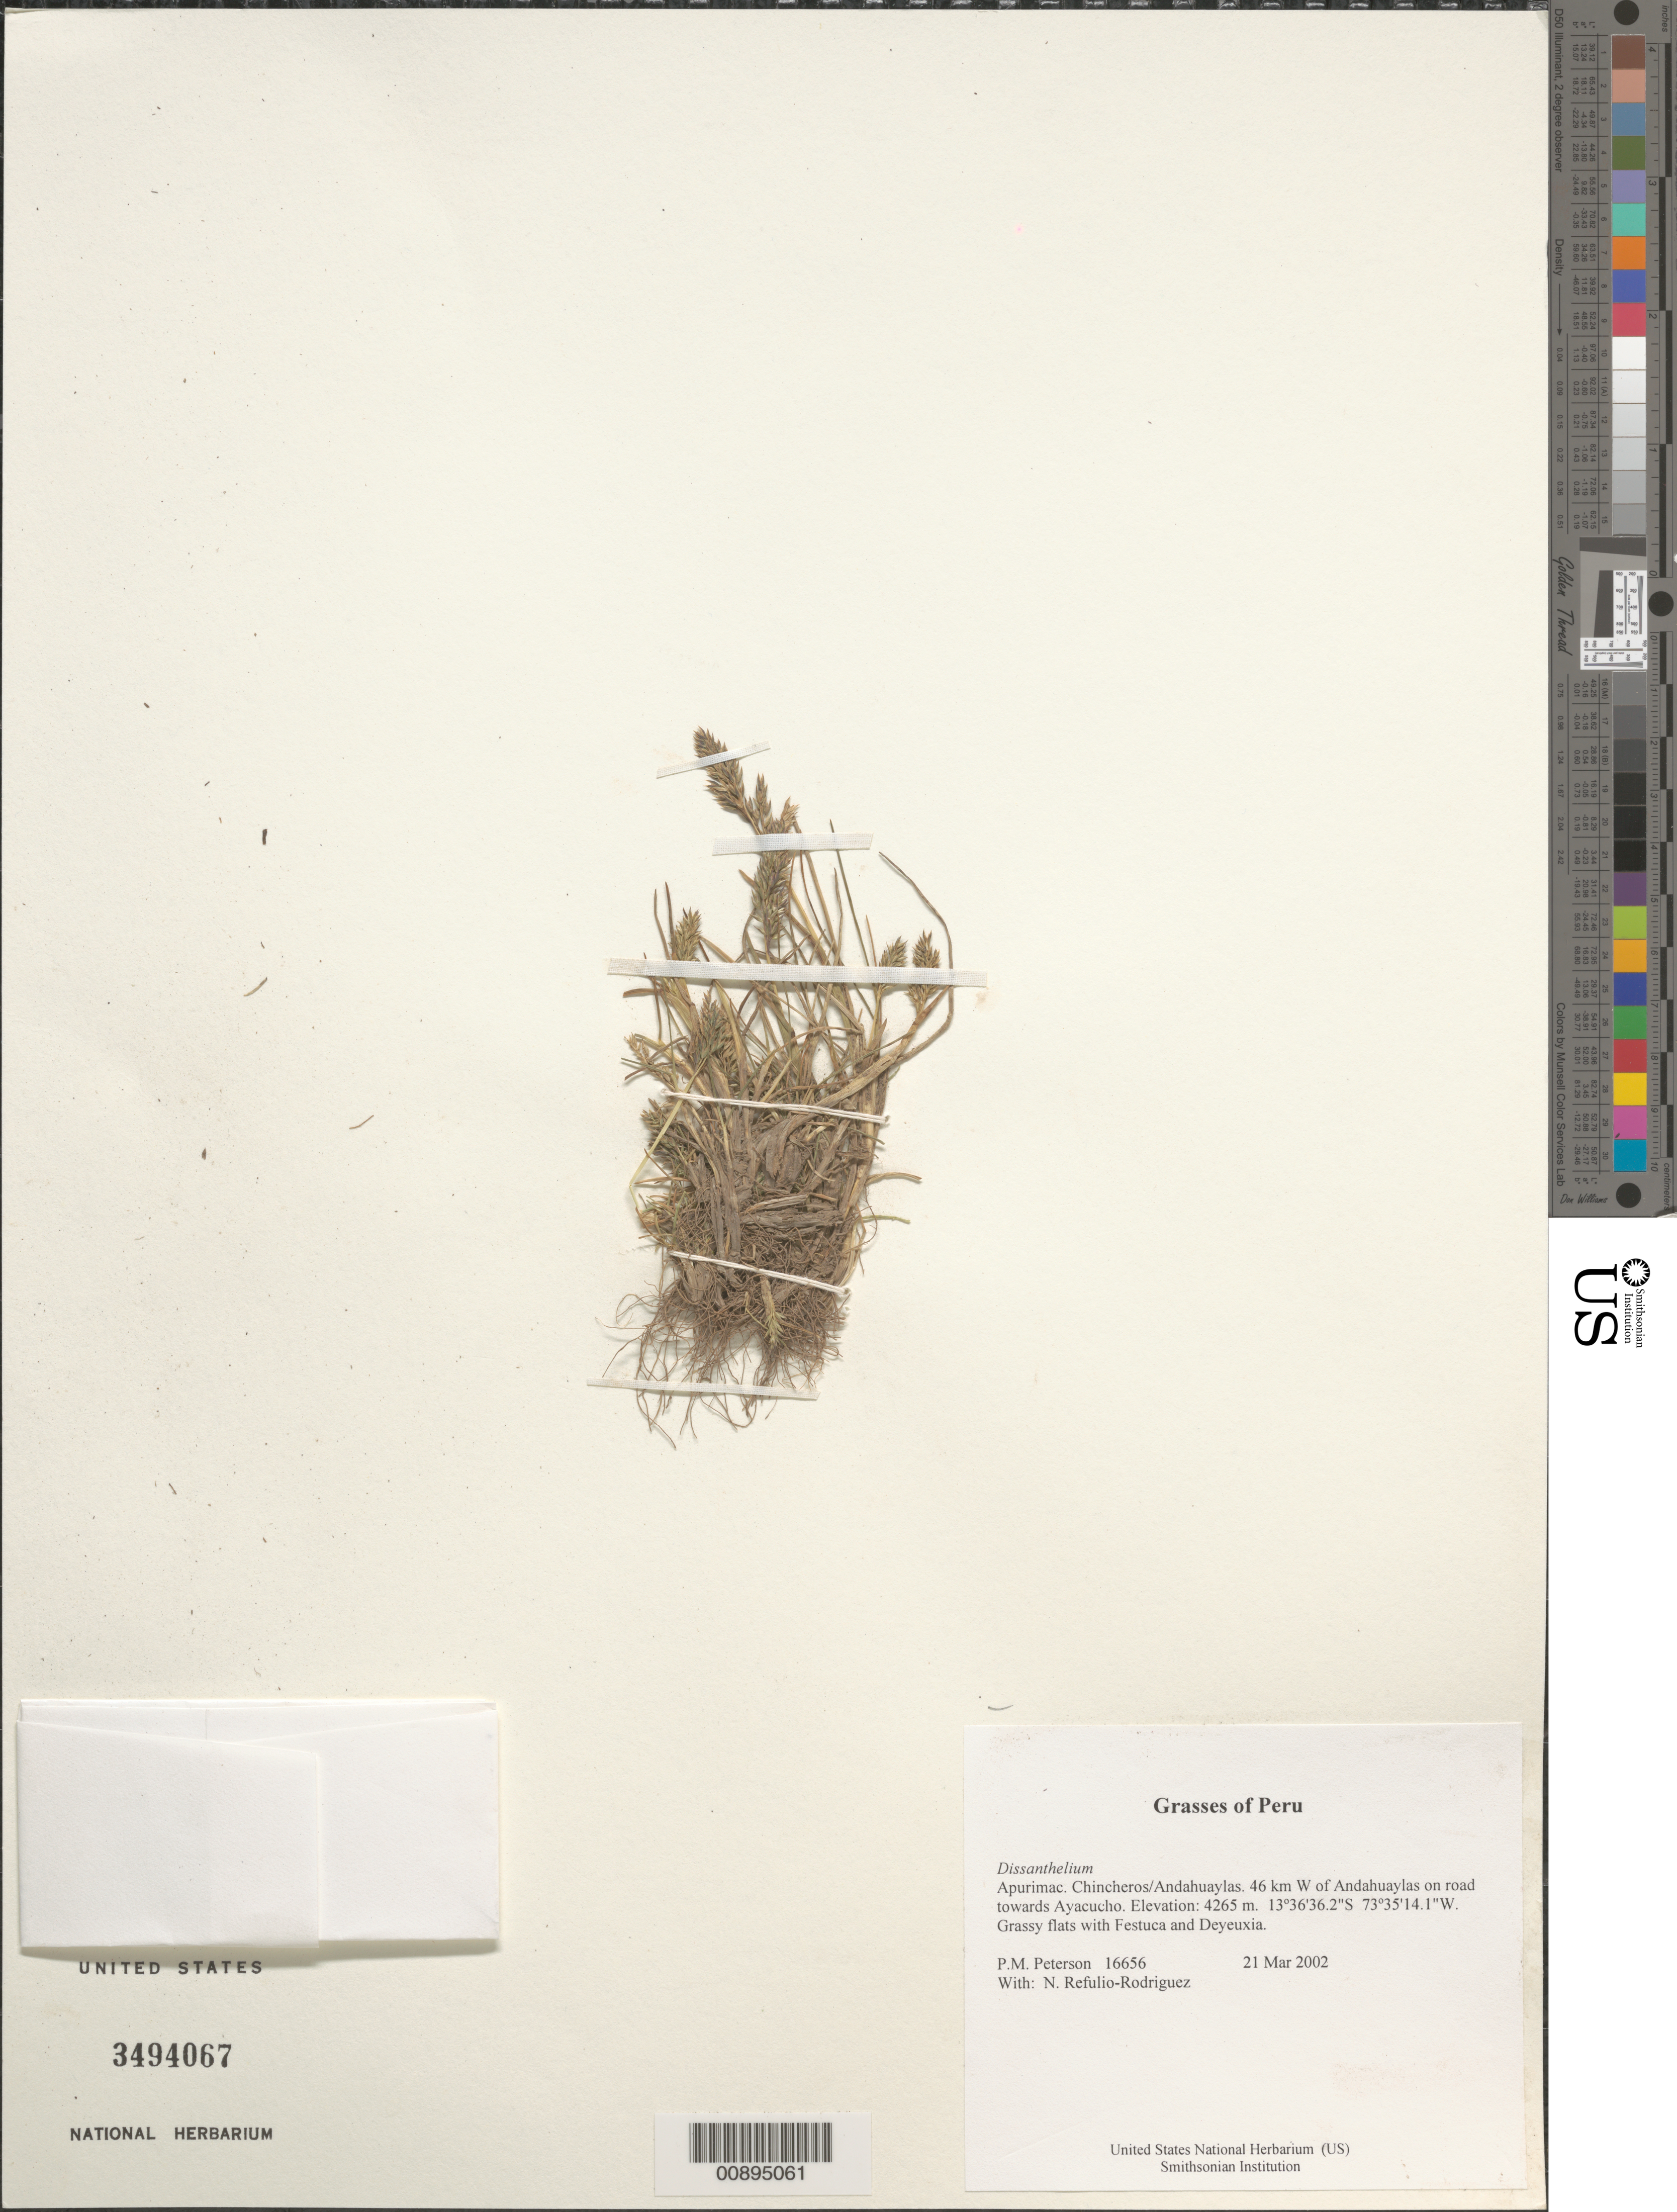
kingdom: Plantae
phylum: Tracheophyta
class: Liliopsida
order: Poales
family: Poaceae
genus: Dissanthelium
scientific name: Dissanthelium sp.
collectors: P. M. Peterson & N. Refulio-Rodríguez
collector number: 16656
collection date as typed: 21 Mar 2002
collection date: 2002-03-21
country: Peru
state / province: Apurímac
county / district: Chincheros/Andahuaylas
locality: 46 km W of Andahuaylas on road towards Ayacucho.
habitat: Grassy flats with ~Festuca~ and ~Deyeuxia~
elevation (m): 4265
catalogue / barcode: US 3494067